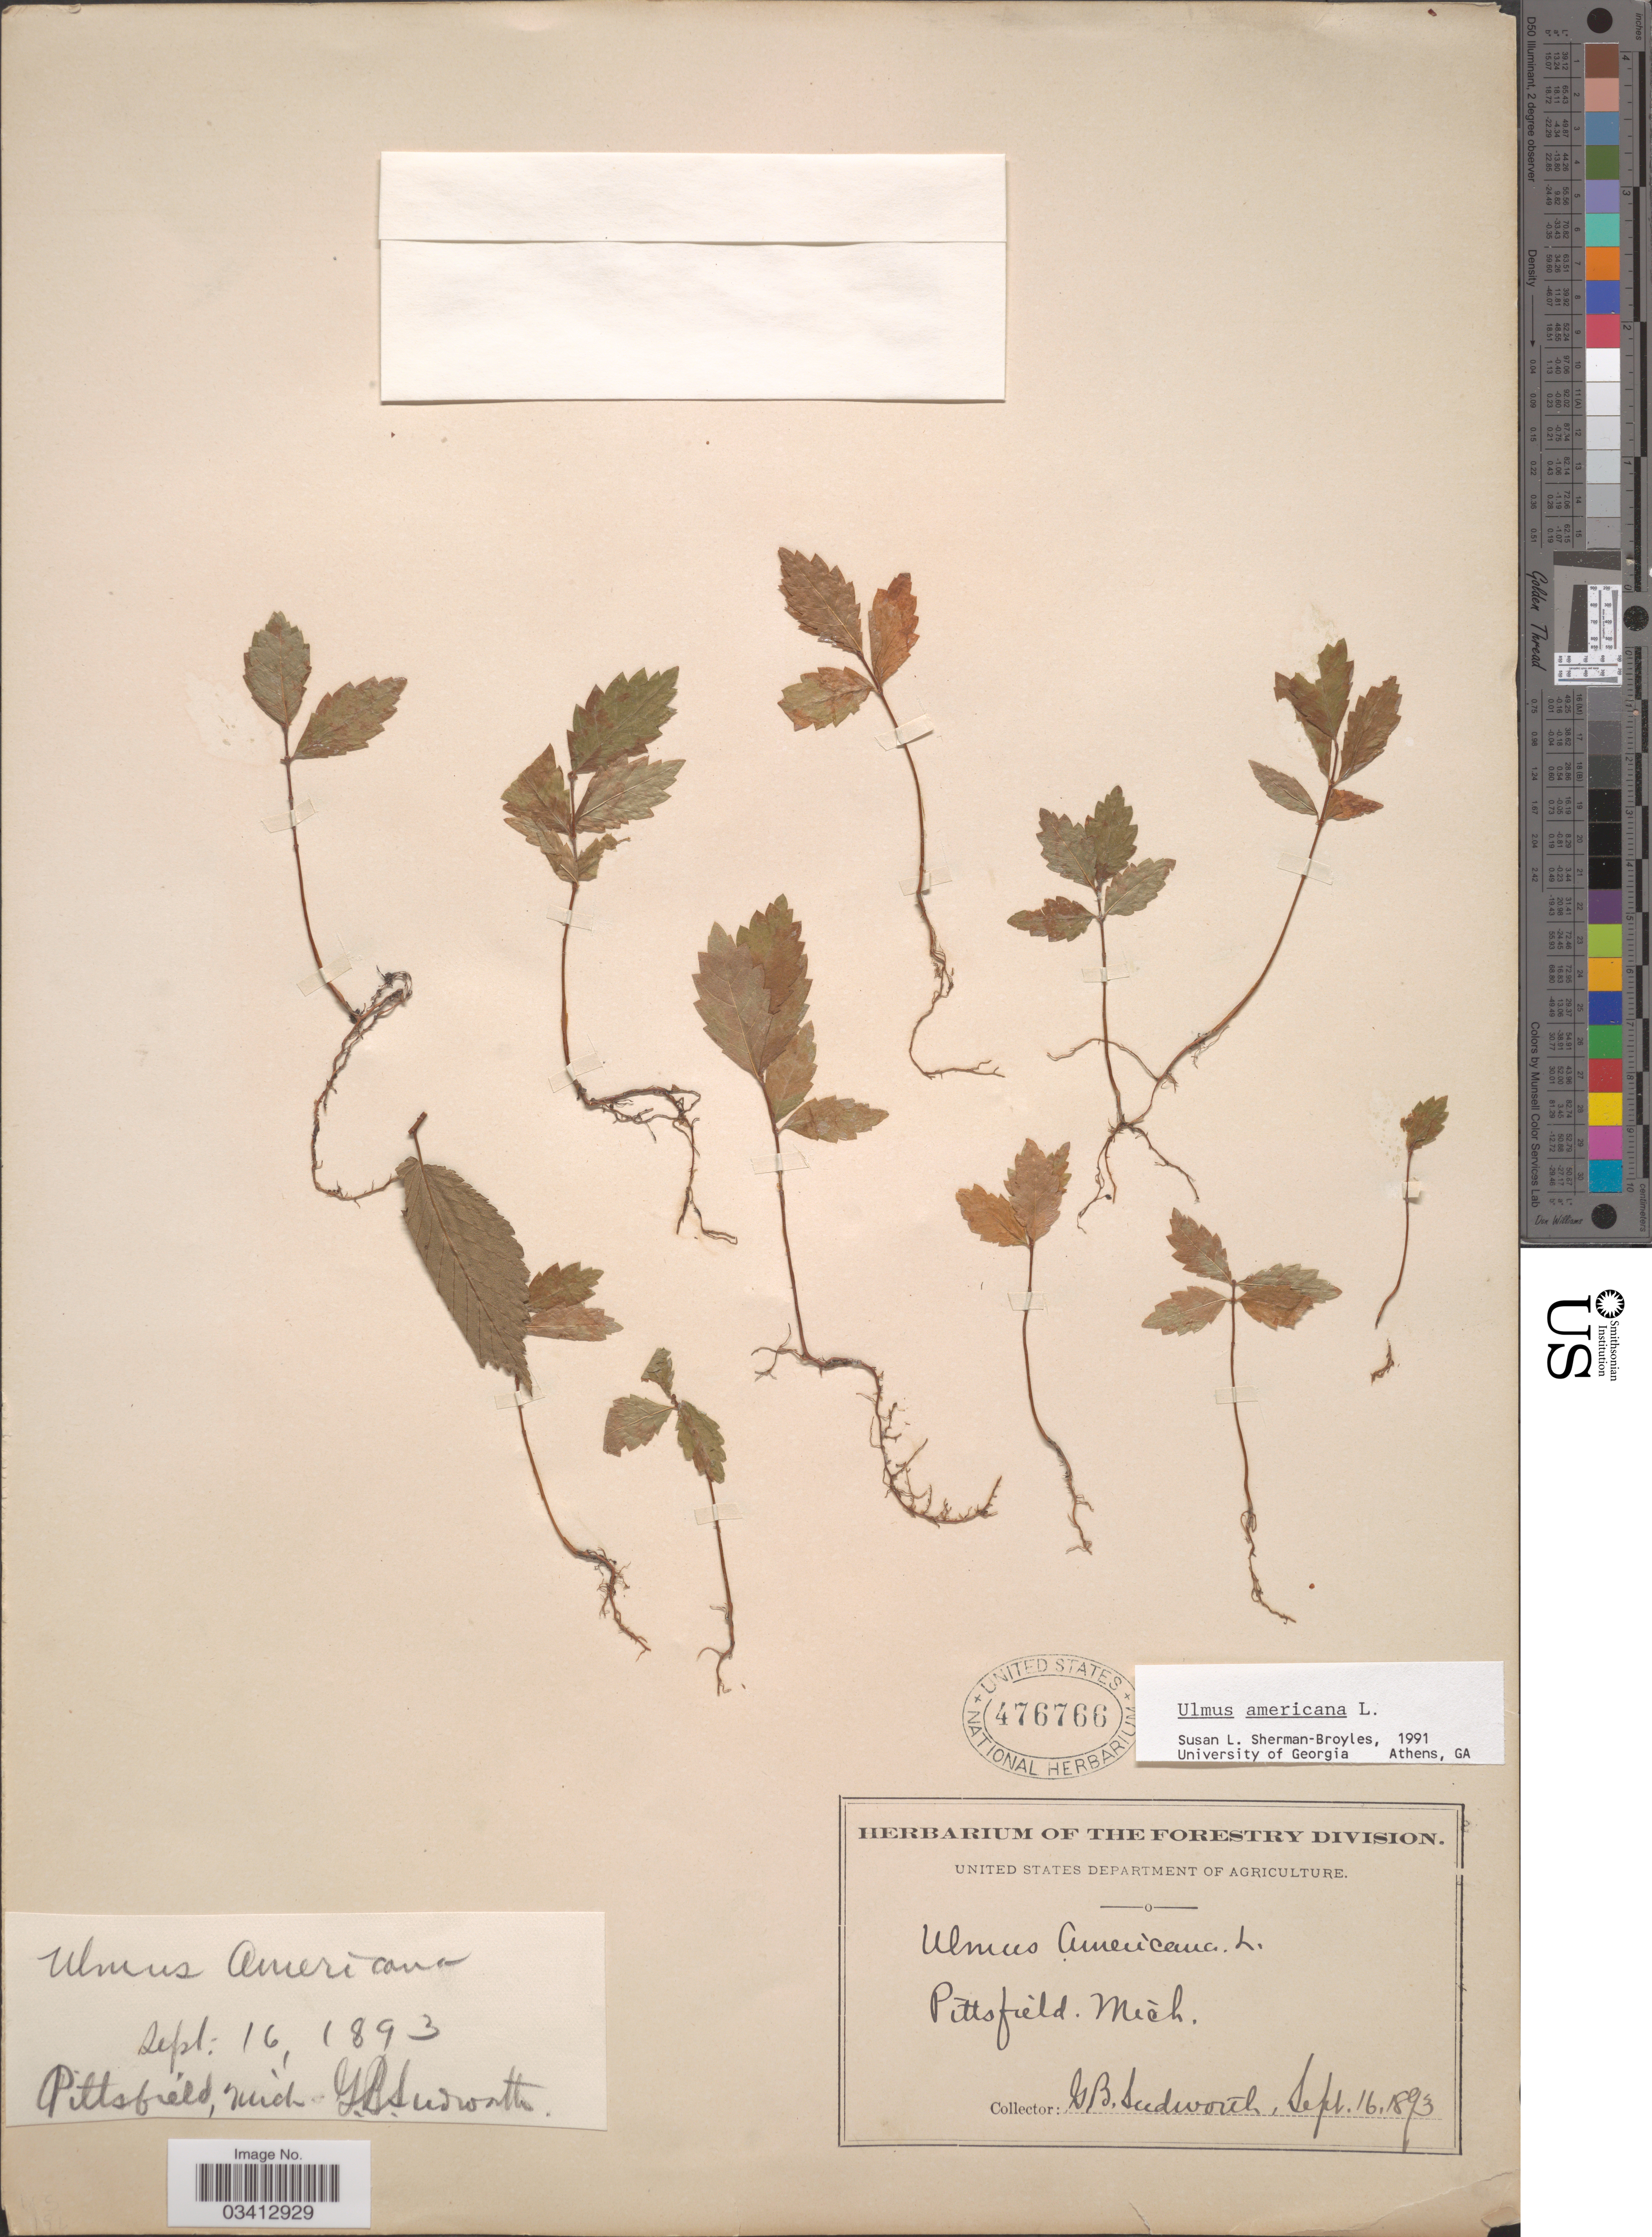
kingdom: Plantae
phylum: Tracheophyta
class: Magnoliopsida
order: Rosales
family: Ulmaceae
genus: Ulmus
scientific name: Ulmus americana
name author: L.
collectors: G. B. Sudworth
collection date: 1893-09-16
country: United States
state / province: Michigan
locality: Pittsfield.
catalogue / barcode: US 476766